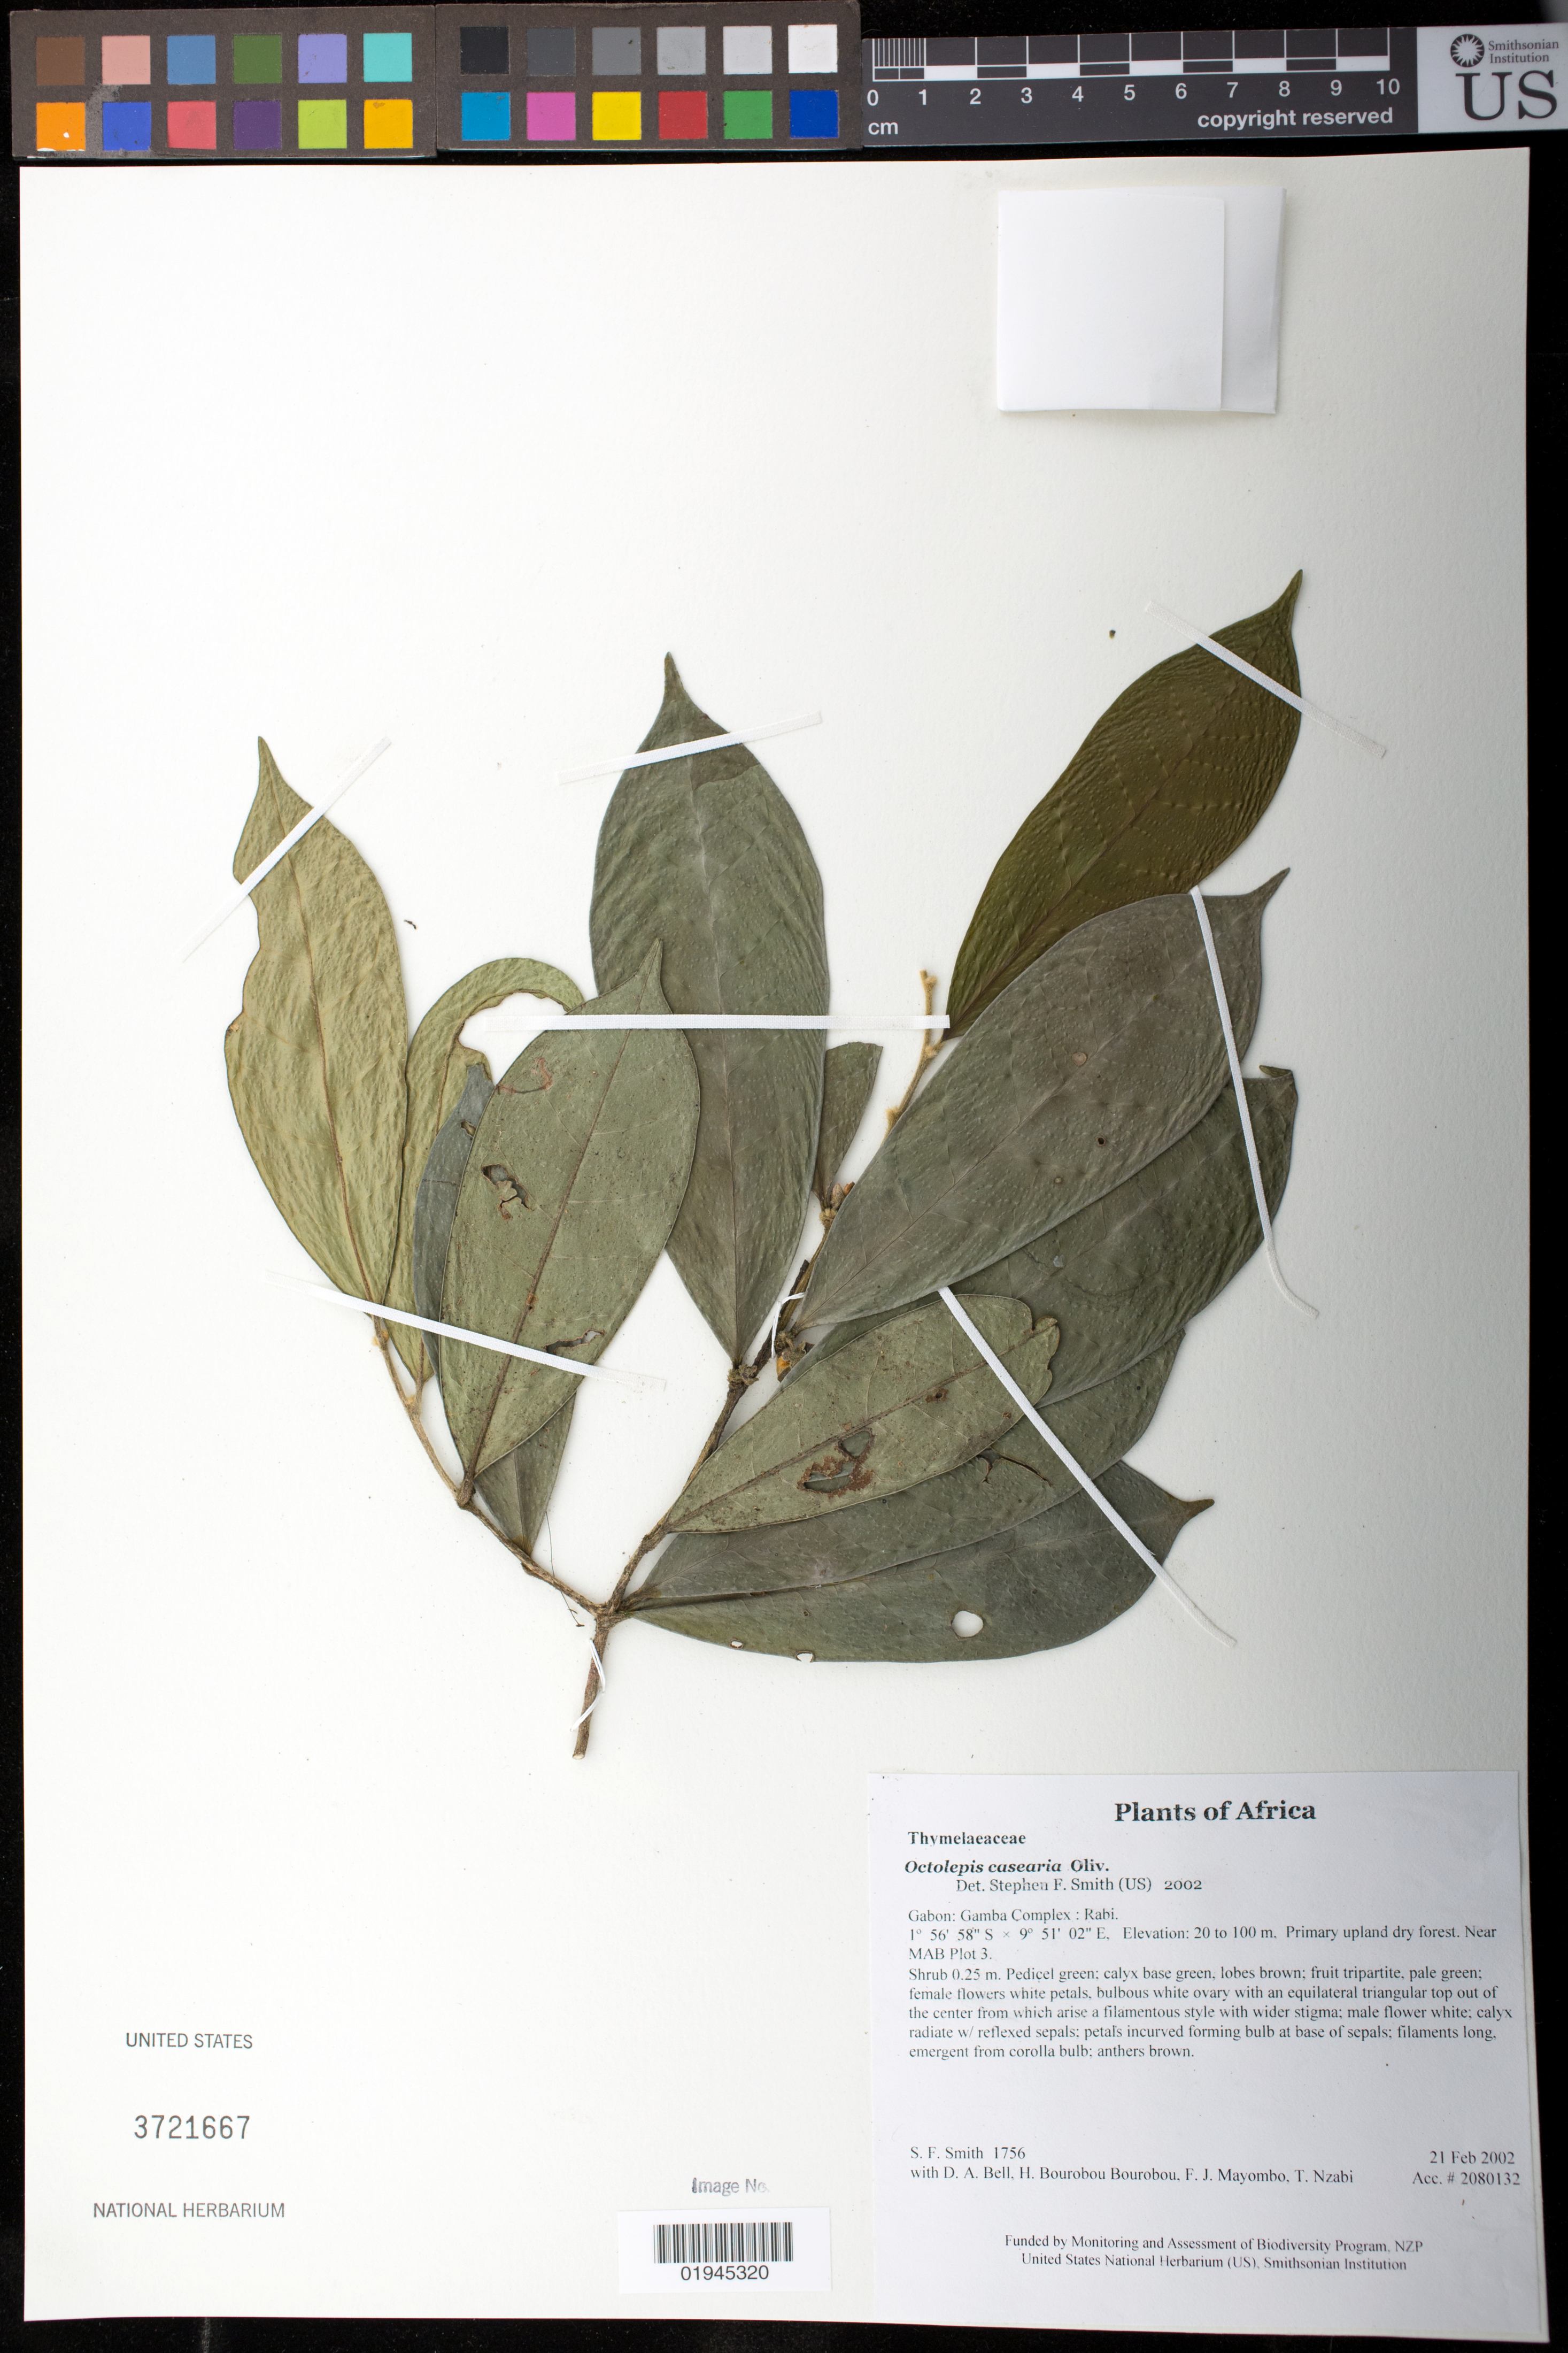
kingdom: Plantae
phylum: Tracheophyta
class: Magnoliopsida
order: Malvales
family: Thymelaeaceae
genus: Octolepis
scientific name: Octolepis casearia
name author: Oliv.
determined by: Smith, Stephen F., (US), NMNH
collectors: S.F. Smith, D. A. Bell, H. Bourobou Bourobou & F. J. Mayombo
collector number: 1756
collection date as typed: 21 Feb 2002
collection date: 2002-02-21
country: Gabon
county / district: Gamba Complex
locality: Rabi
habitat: Primary upland dry forest. Near MAB Plot 3.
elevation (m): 20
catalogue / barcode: US 3721667